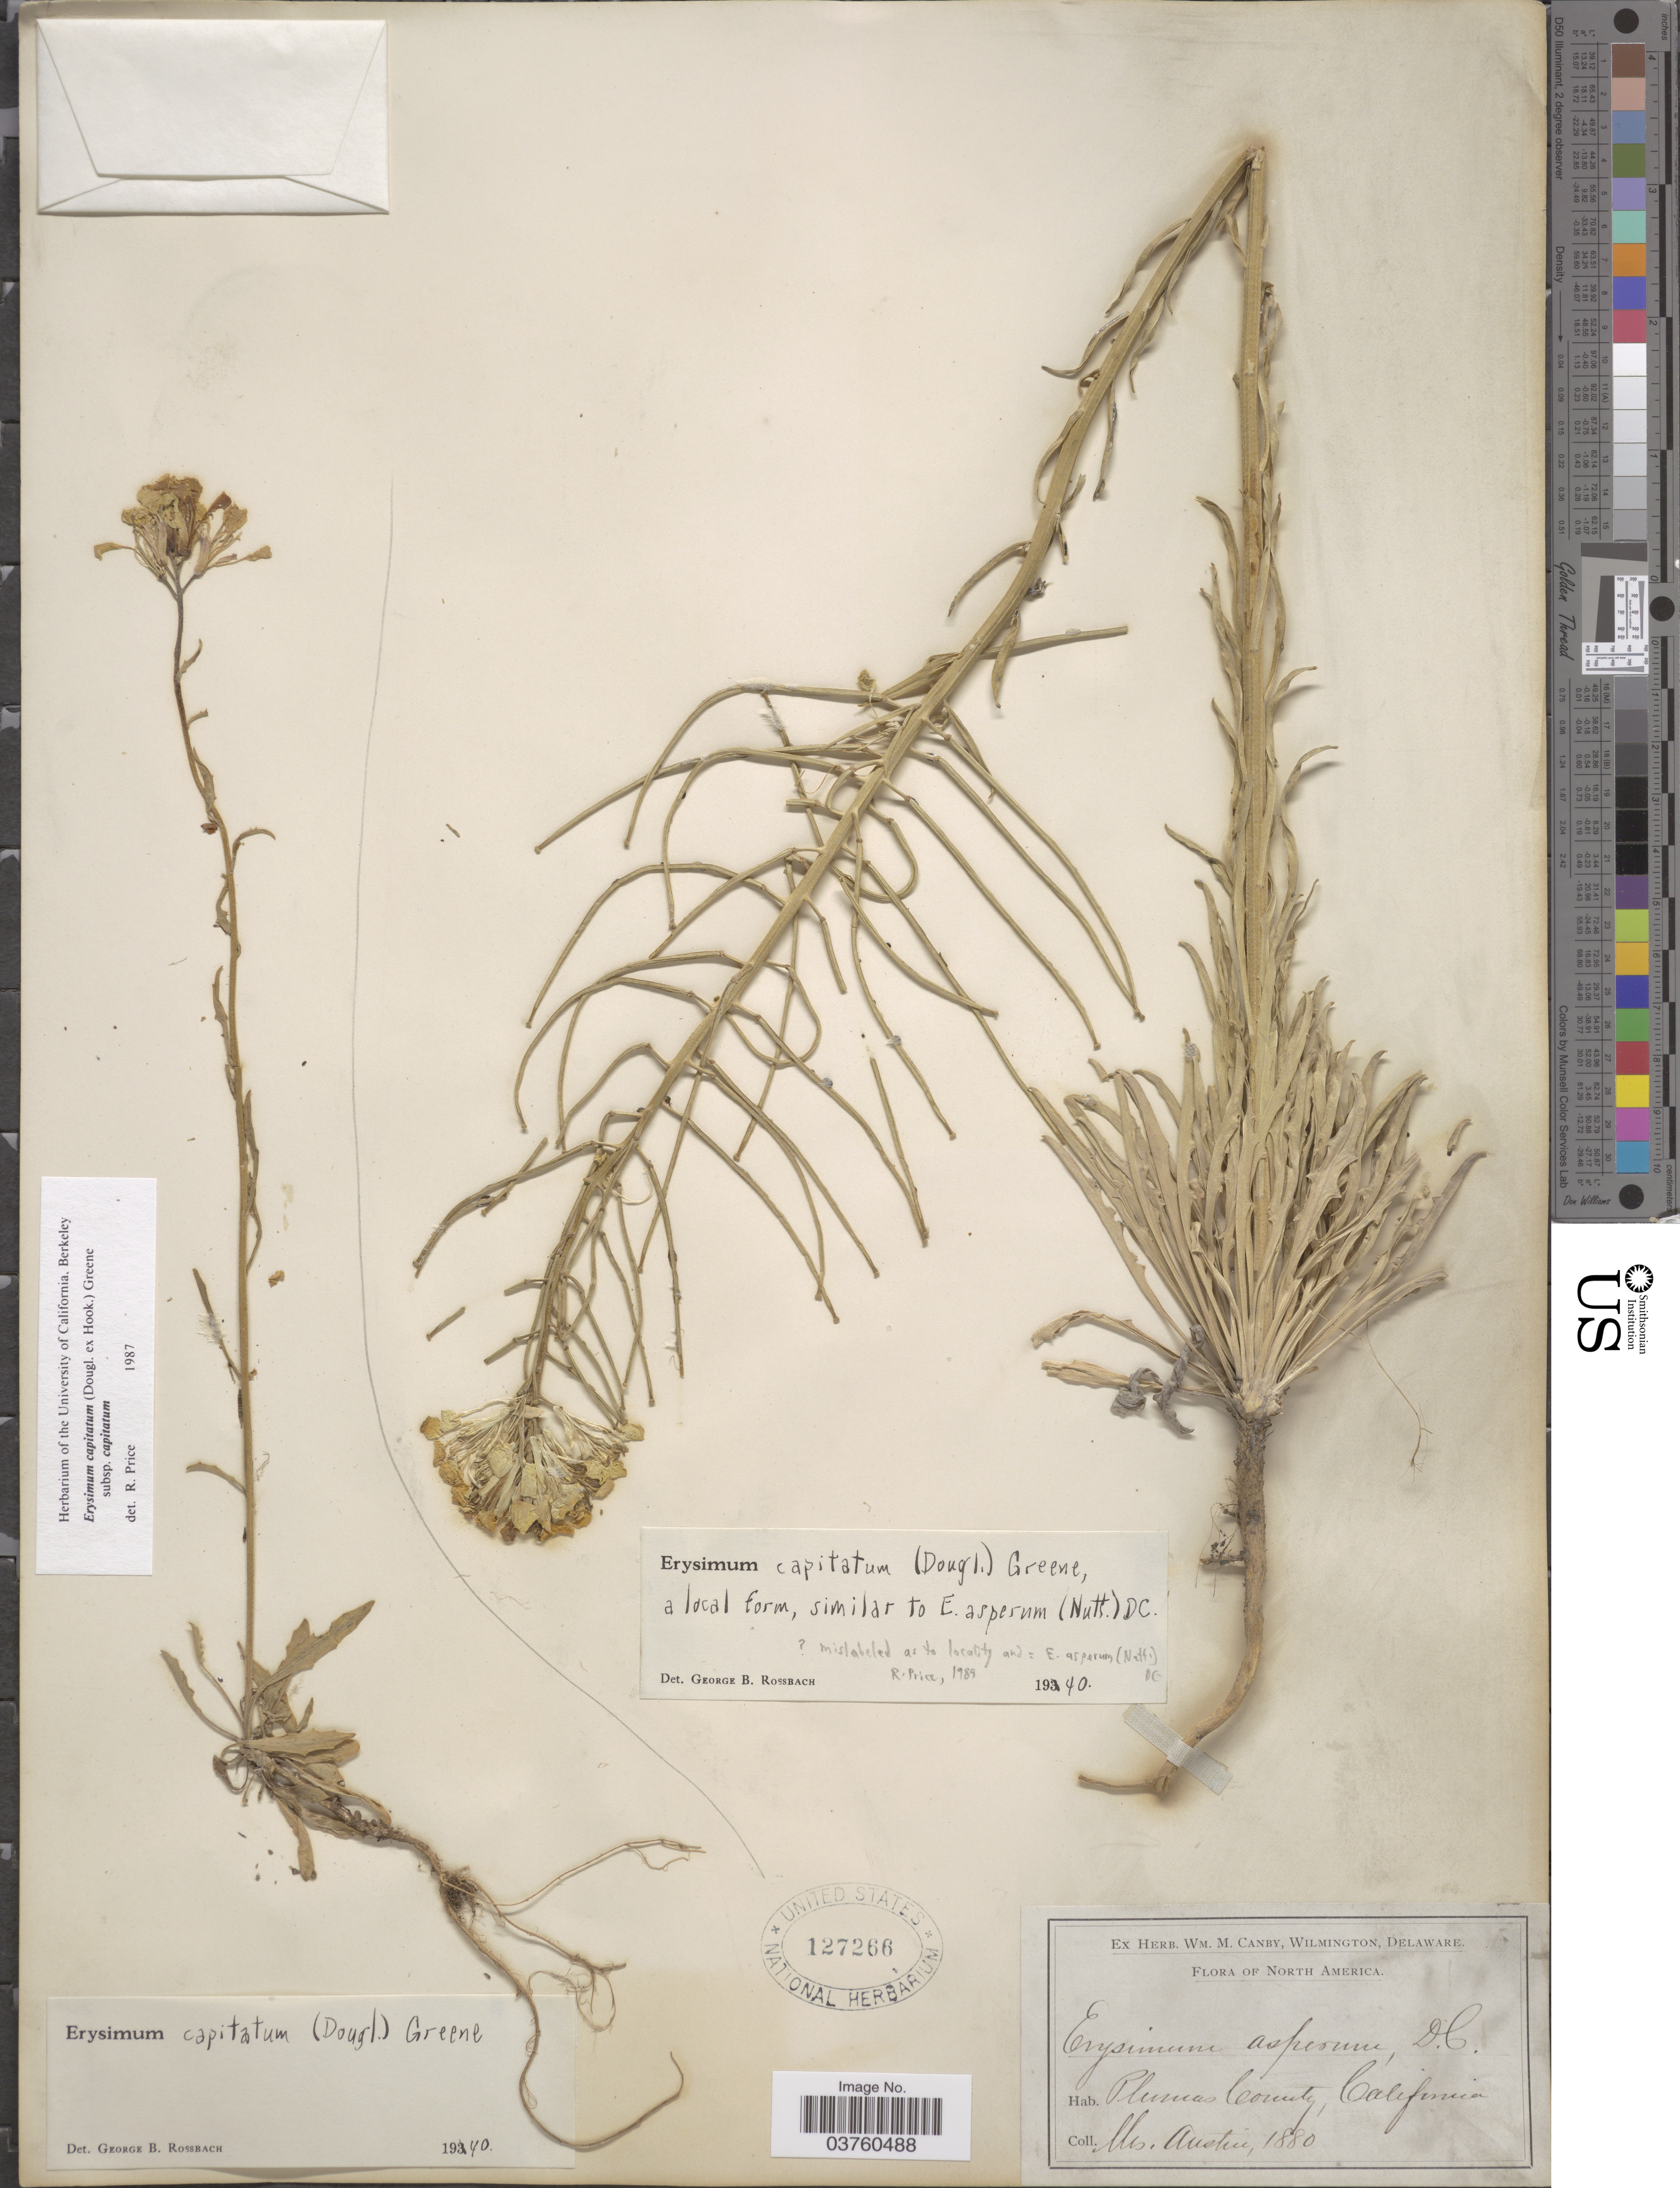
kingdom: Plantae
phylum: Tracheophyta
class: Magnoliopsida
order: Brassicales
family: Brassicaceae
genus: Erysimum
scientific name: Erysimum capitatum subsp. capitatum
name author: (Douglas ex Hook.) Greene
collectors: Austin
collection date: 1880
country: United States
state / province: California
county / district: Plumas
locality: Plumas County.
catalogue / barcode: US 127266